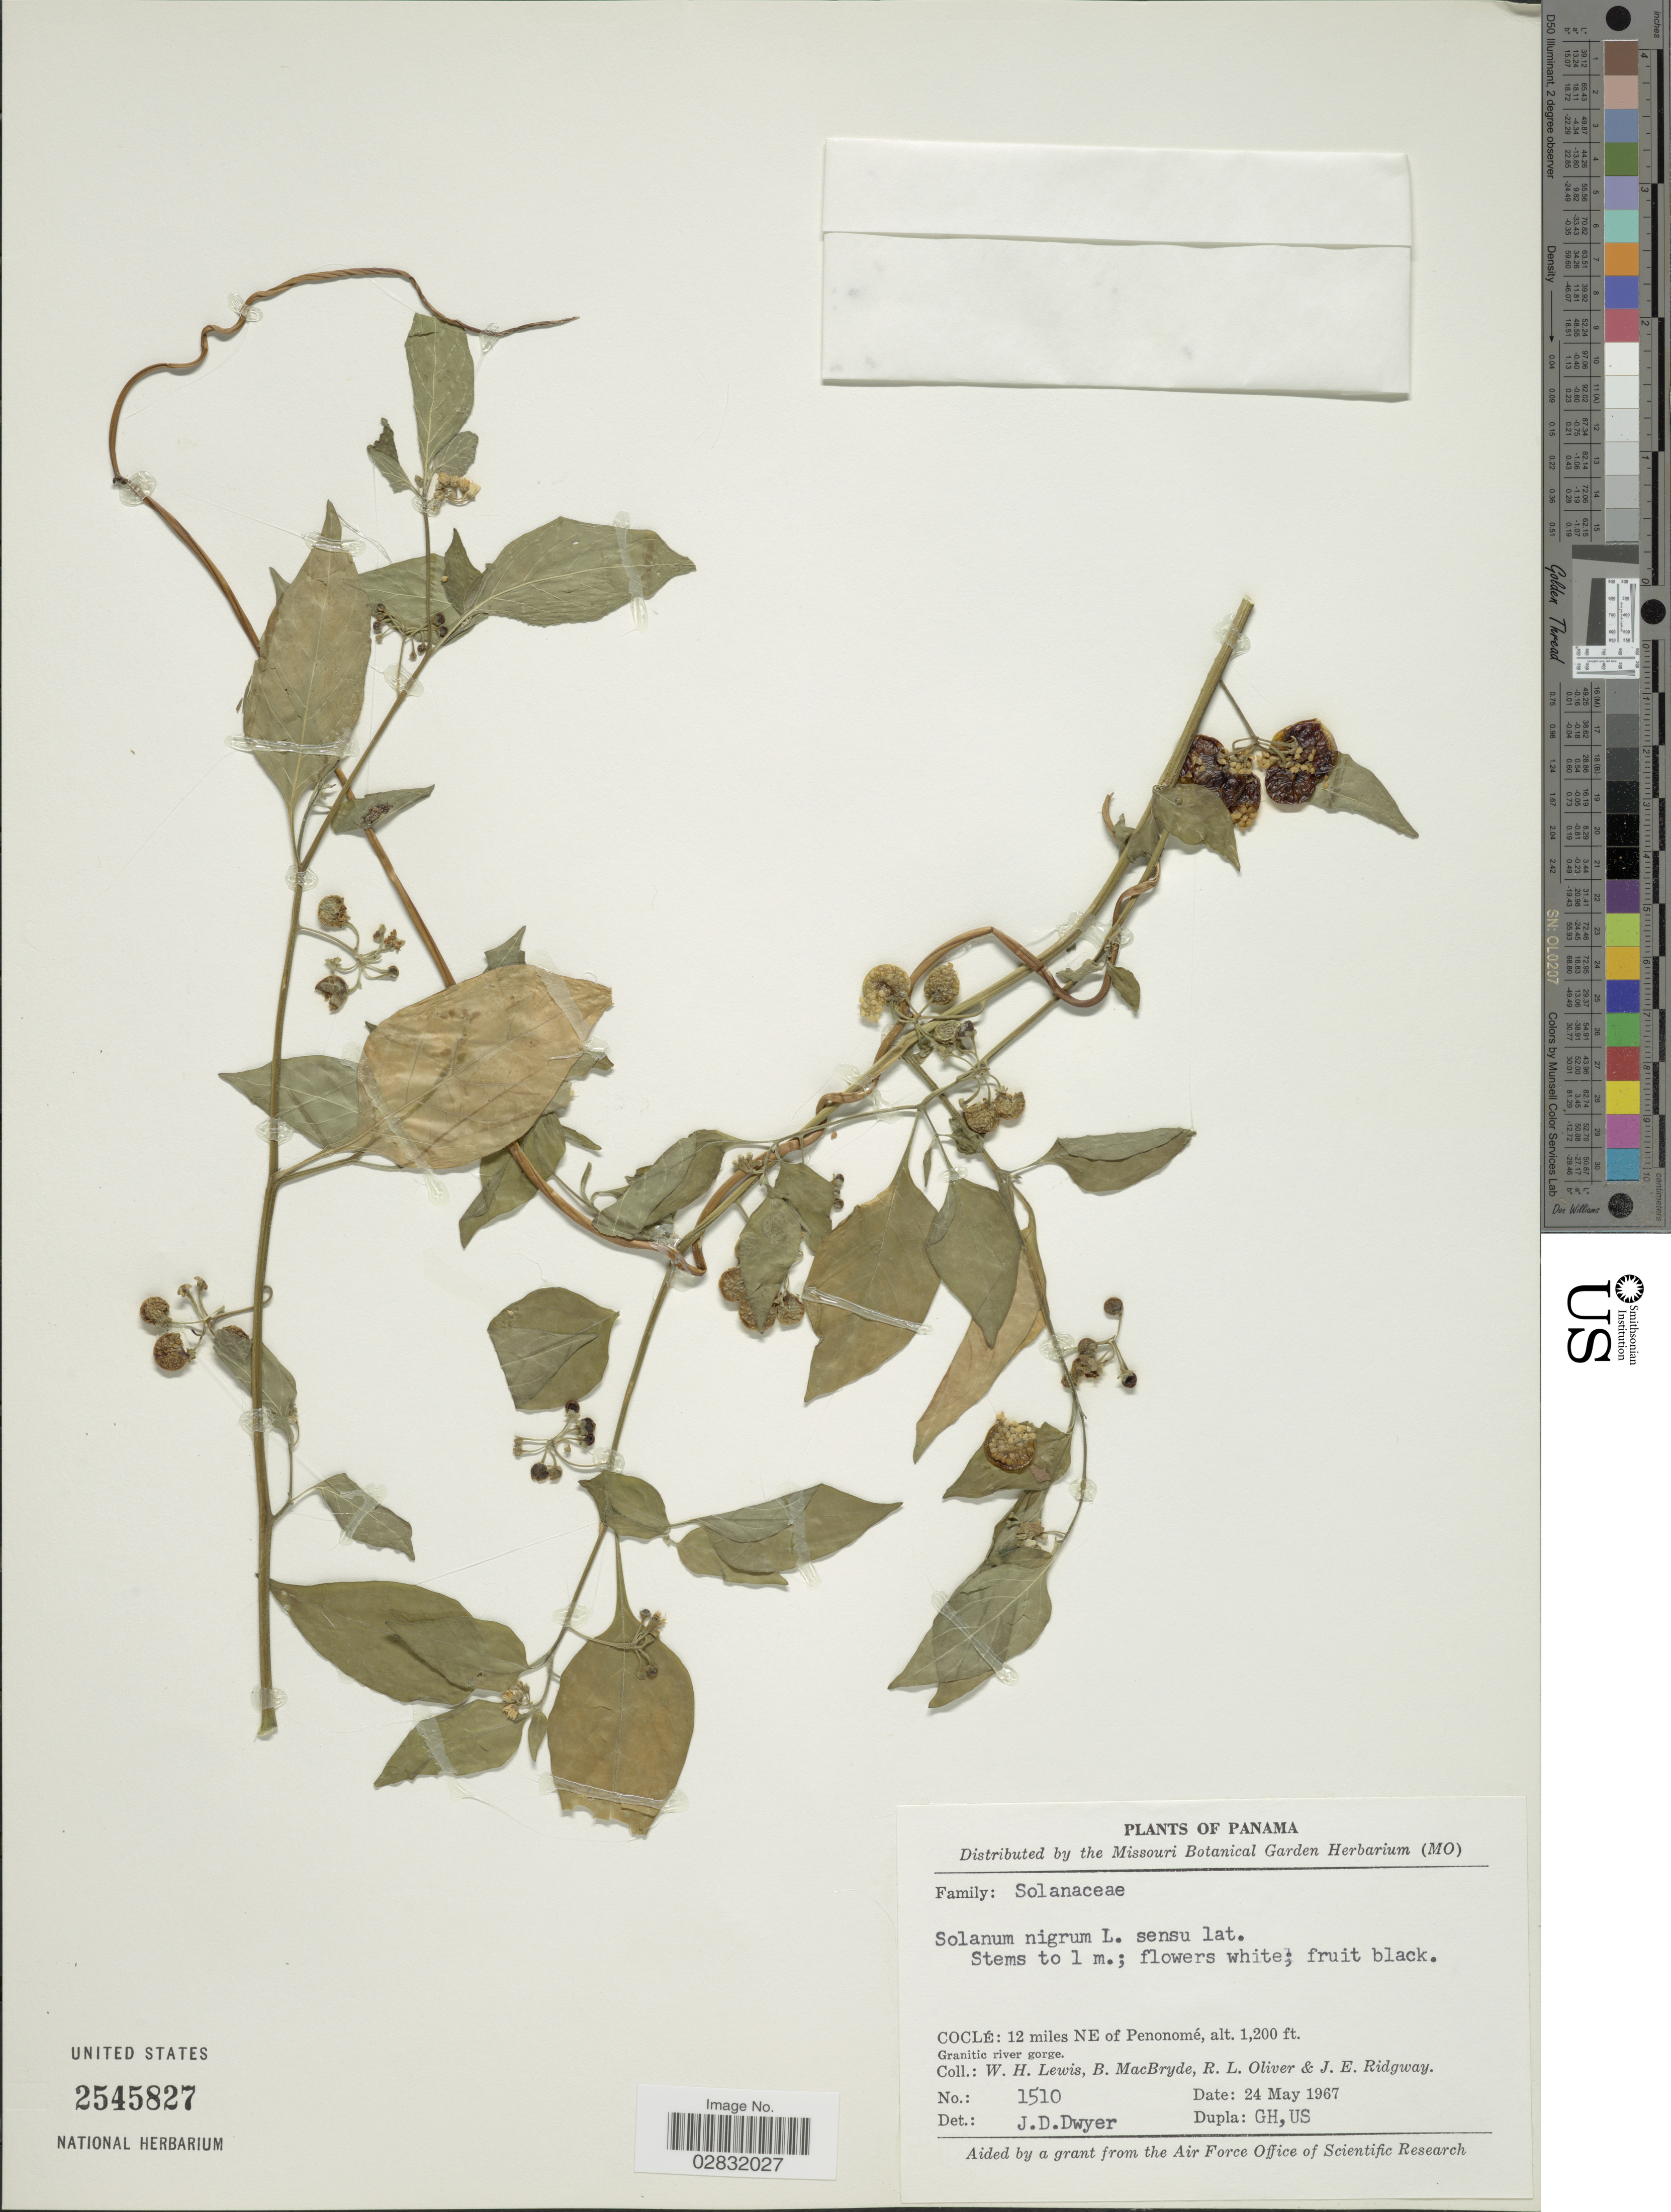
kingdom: Plantae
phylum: Tracheophyta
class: Magnoliopsida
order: Solanales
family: Solanaceae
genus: Solanum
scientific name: Solanum nigrum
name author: L.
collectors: W. H. Lewis, B. MacBryde, R. Oliver & J. Ridgway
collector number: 1510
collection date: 1967-05-24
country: Panama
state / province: Coclé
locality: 12 miles NE of Penonomé.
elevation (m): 366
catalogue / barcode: US 2545827